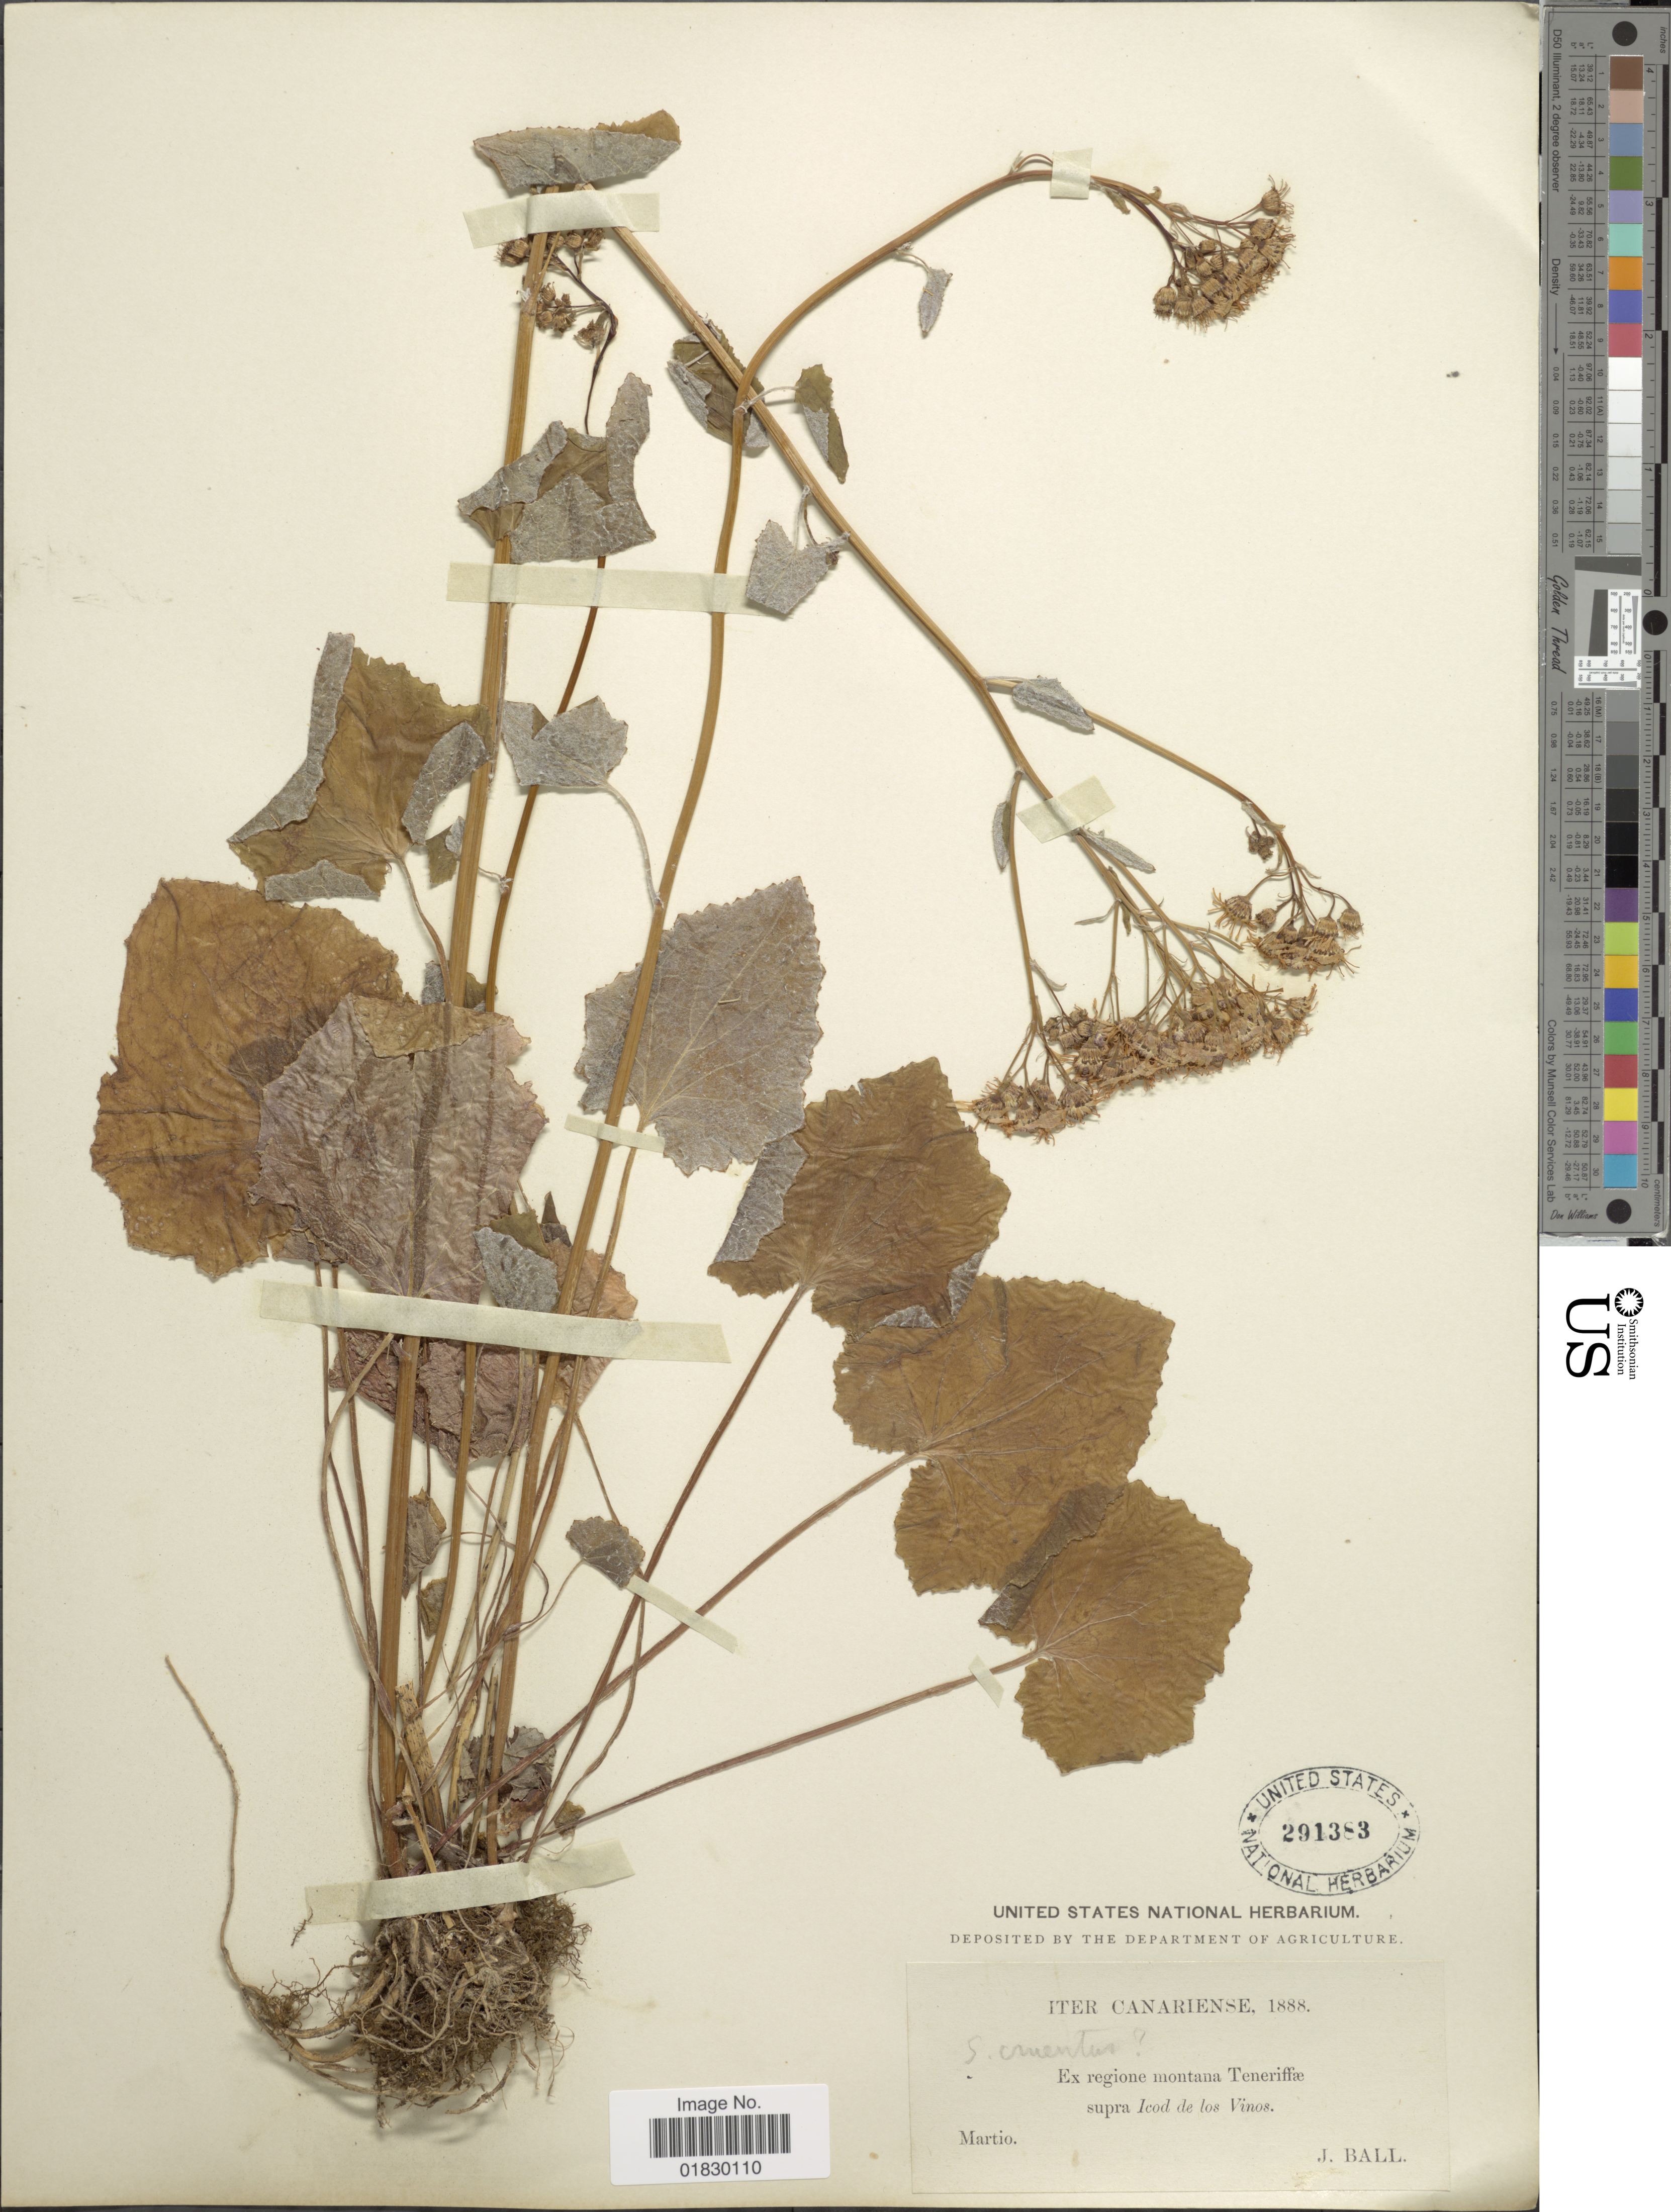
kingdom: Plantae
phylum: Tracheophyta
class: Magnoliopsida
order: Asterales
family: Asteraceae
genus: Pericallis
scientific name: Pericallis cruenta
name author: (L'Hér.) Bolle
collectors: J. Ball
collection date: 1888-03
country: Spain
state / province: Canarias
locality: Ex regione montana Teneriffae, supra Icod de los Vinos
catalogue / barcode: US 291383